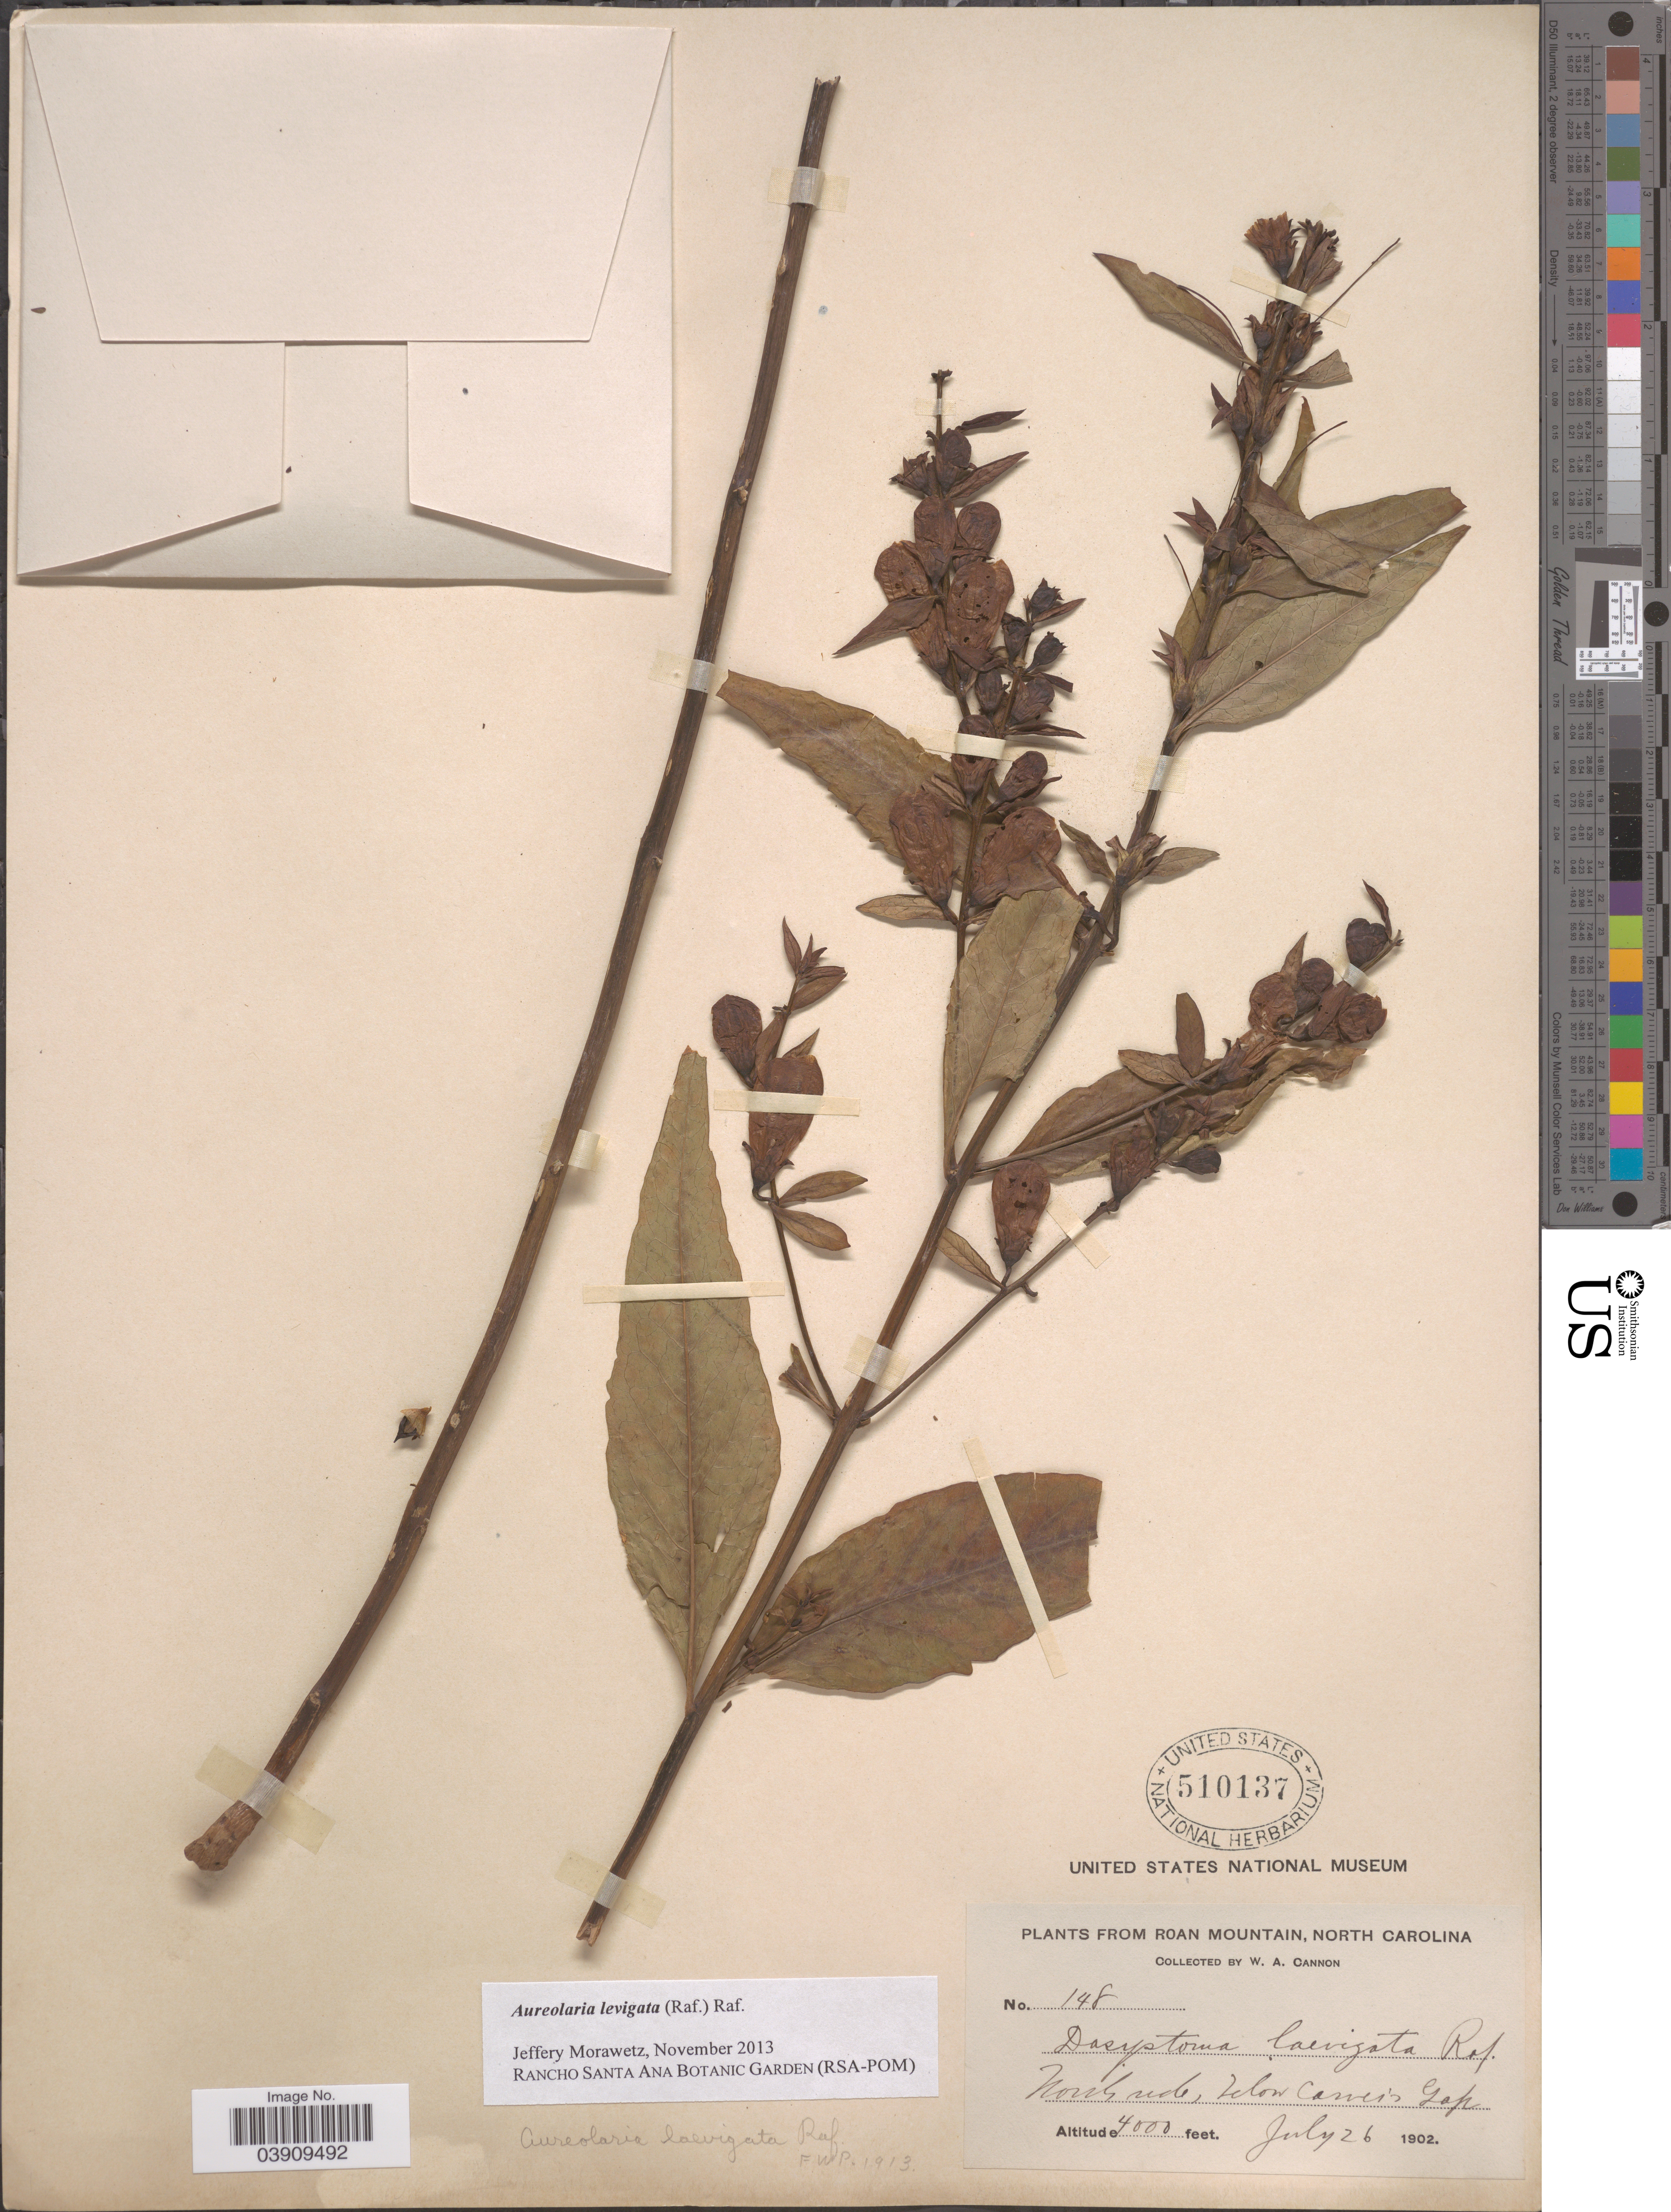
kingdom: Plantae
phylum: Tracheophyta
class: Magnoliopsida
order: Lamiales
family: Orobanchaceae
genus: Aureolaria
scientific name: Aureolaria laevigata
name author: (Raf.) Raf.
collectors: W. Cannon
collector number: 148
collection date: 1902-07-26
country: United States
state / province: North Carolina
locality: Roan Mountain. North side, below Carver's Gap.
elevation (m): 1219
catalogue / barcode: US 510137